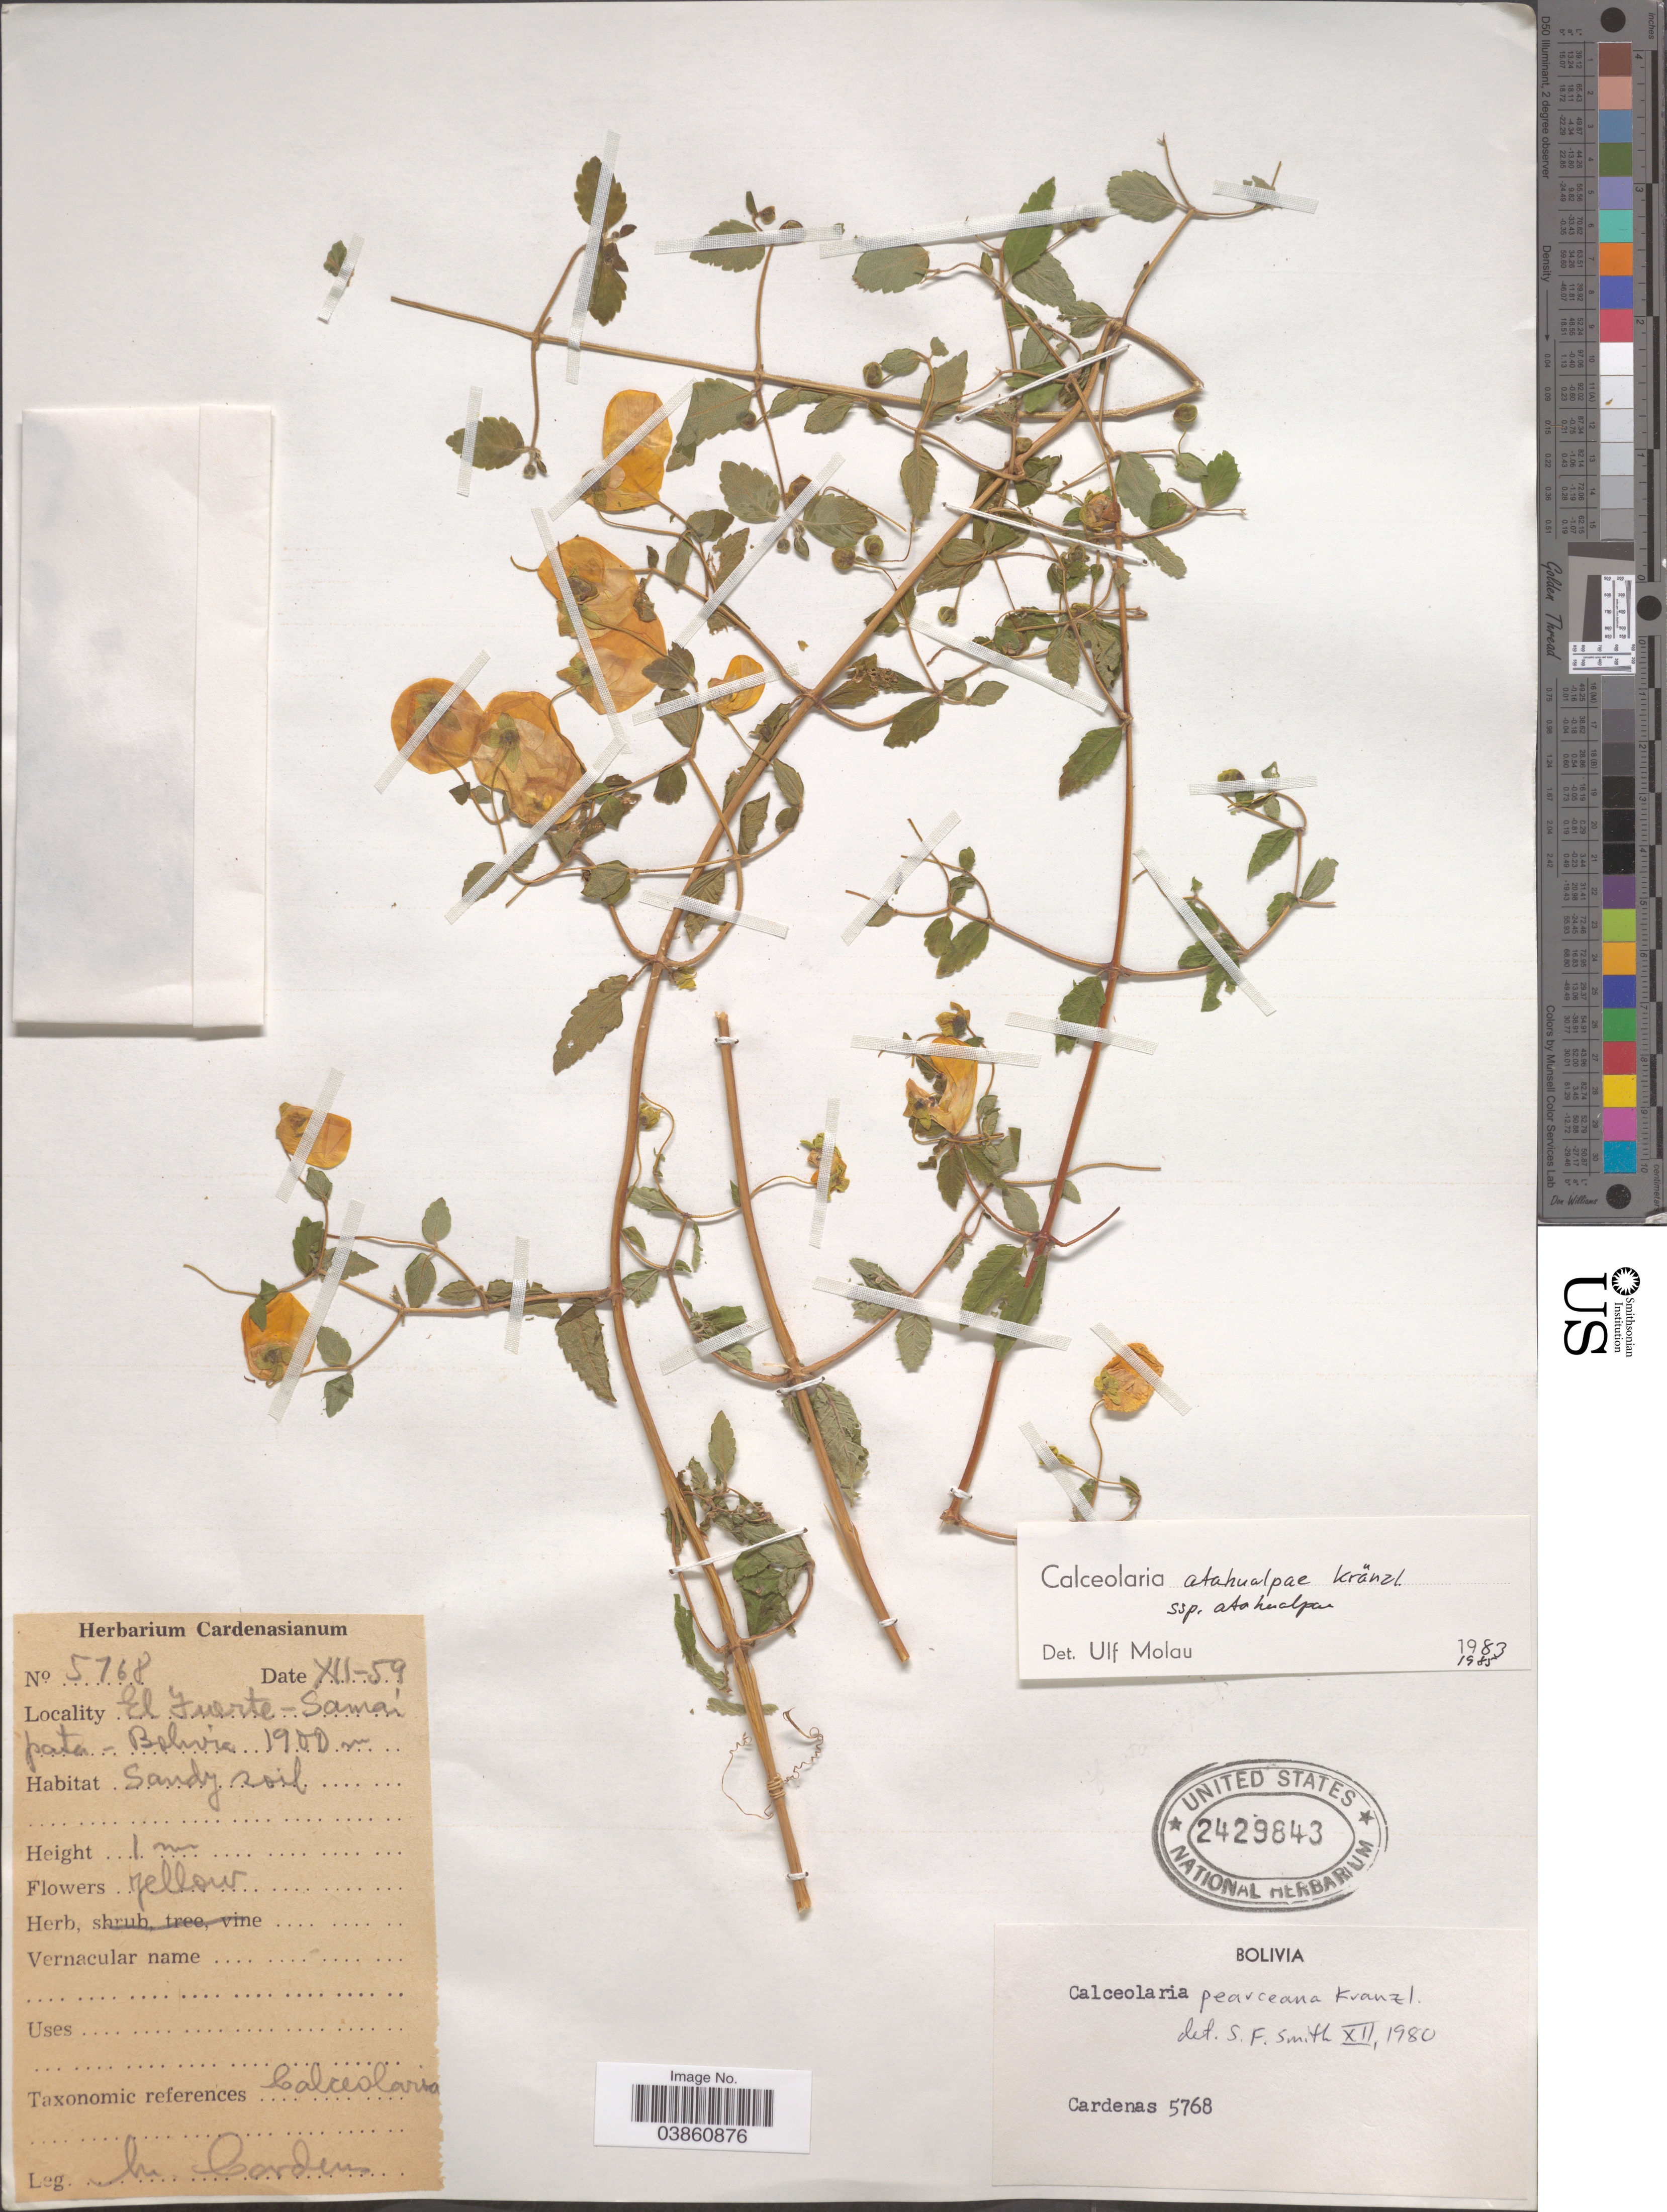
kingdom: Plantae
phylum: Tracheophyta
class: Magnoliopsida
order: Lamiales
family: Calceolariaceae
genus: Calceolaria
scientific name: Calceolaria atahualpae subsp. atahualpae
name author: Kraenzl.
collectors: M. Cárdenas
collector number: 5768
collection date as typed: Transcribed d/m/y: /12/59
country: Bolivia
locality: El Fuerte - Samaipata.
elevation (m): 1900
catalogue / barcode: US 2429843